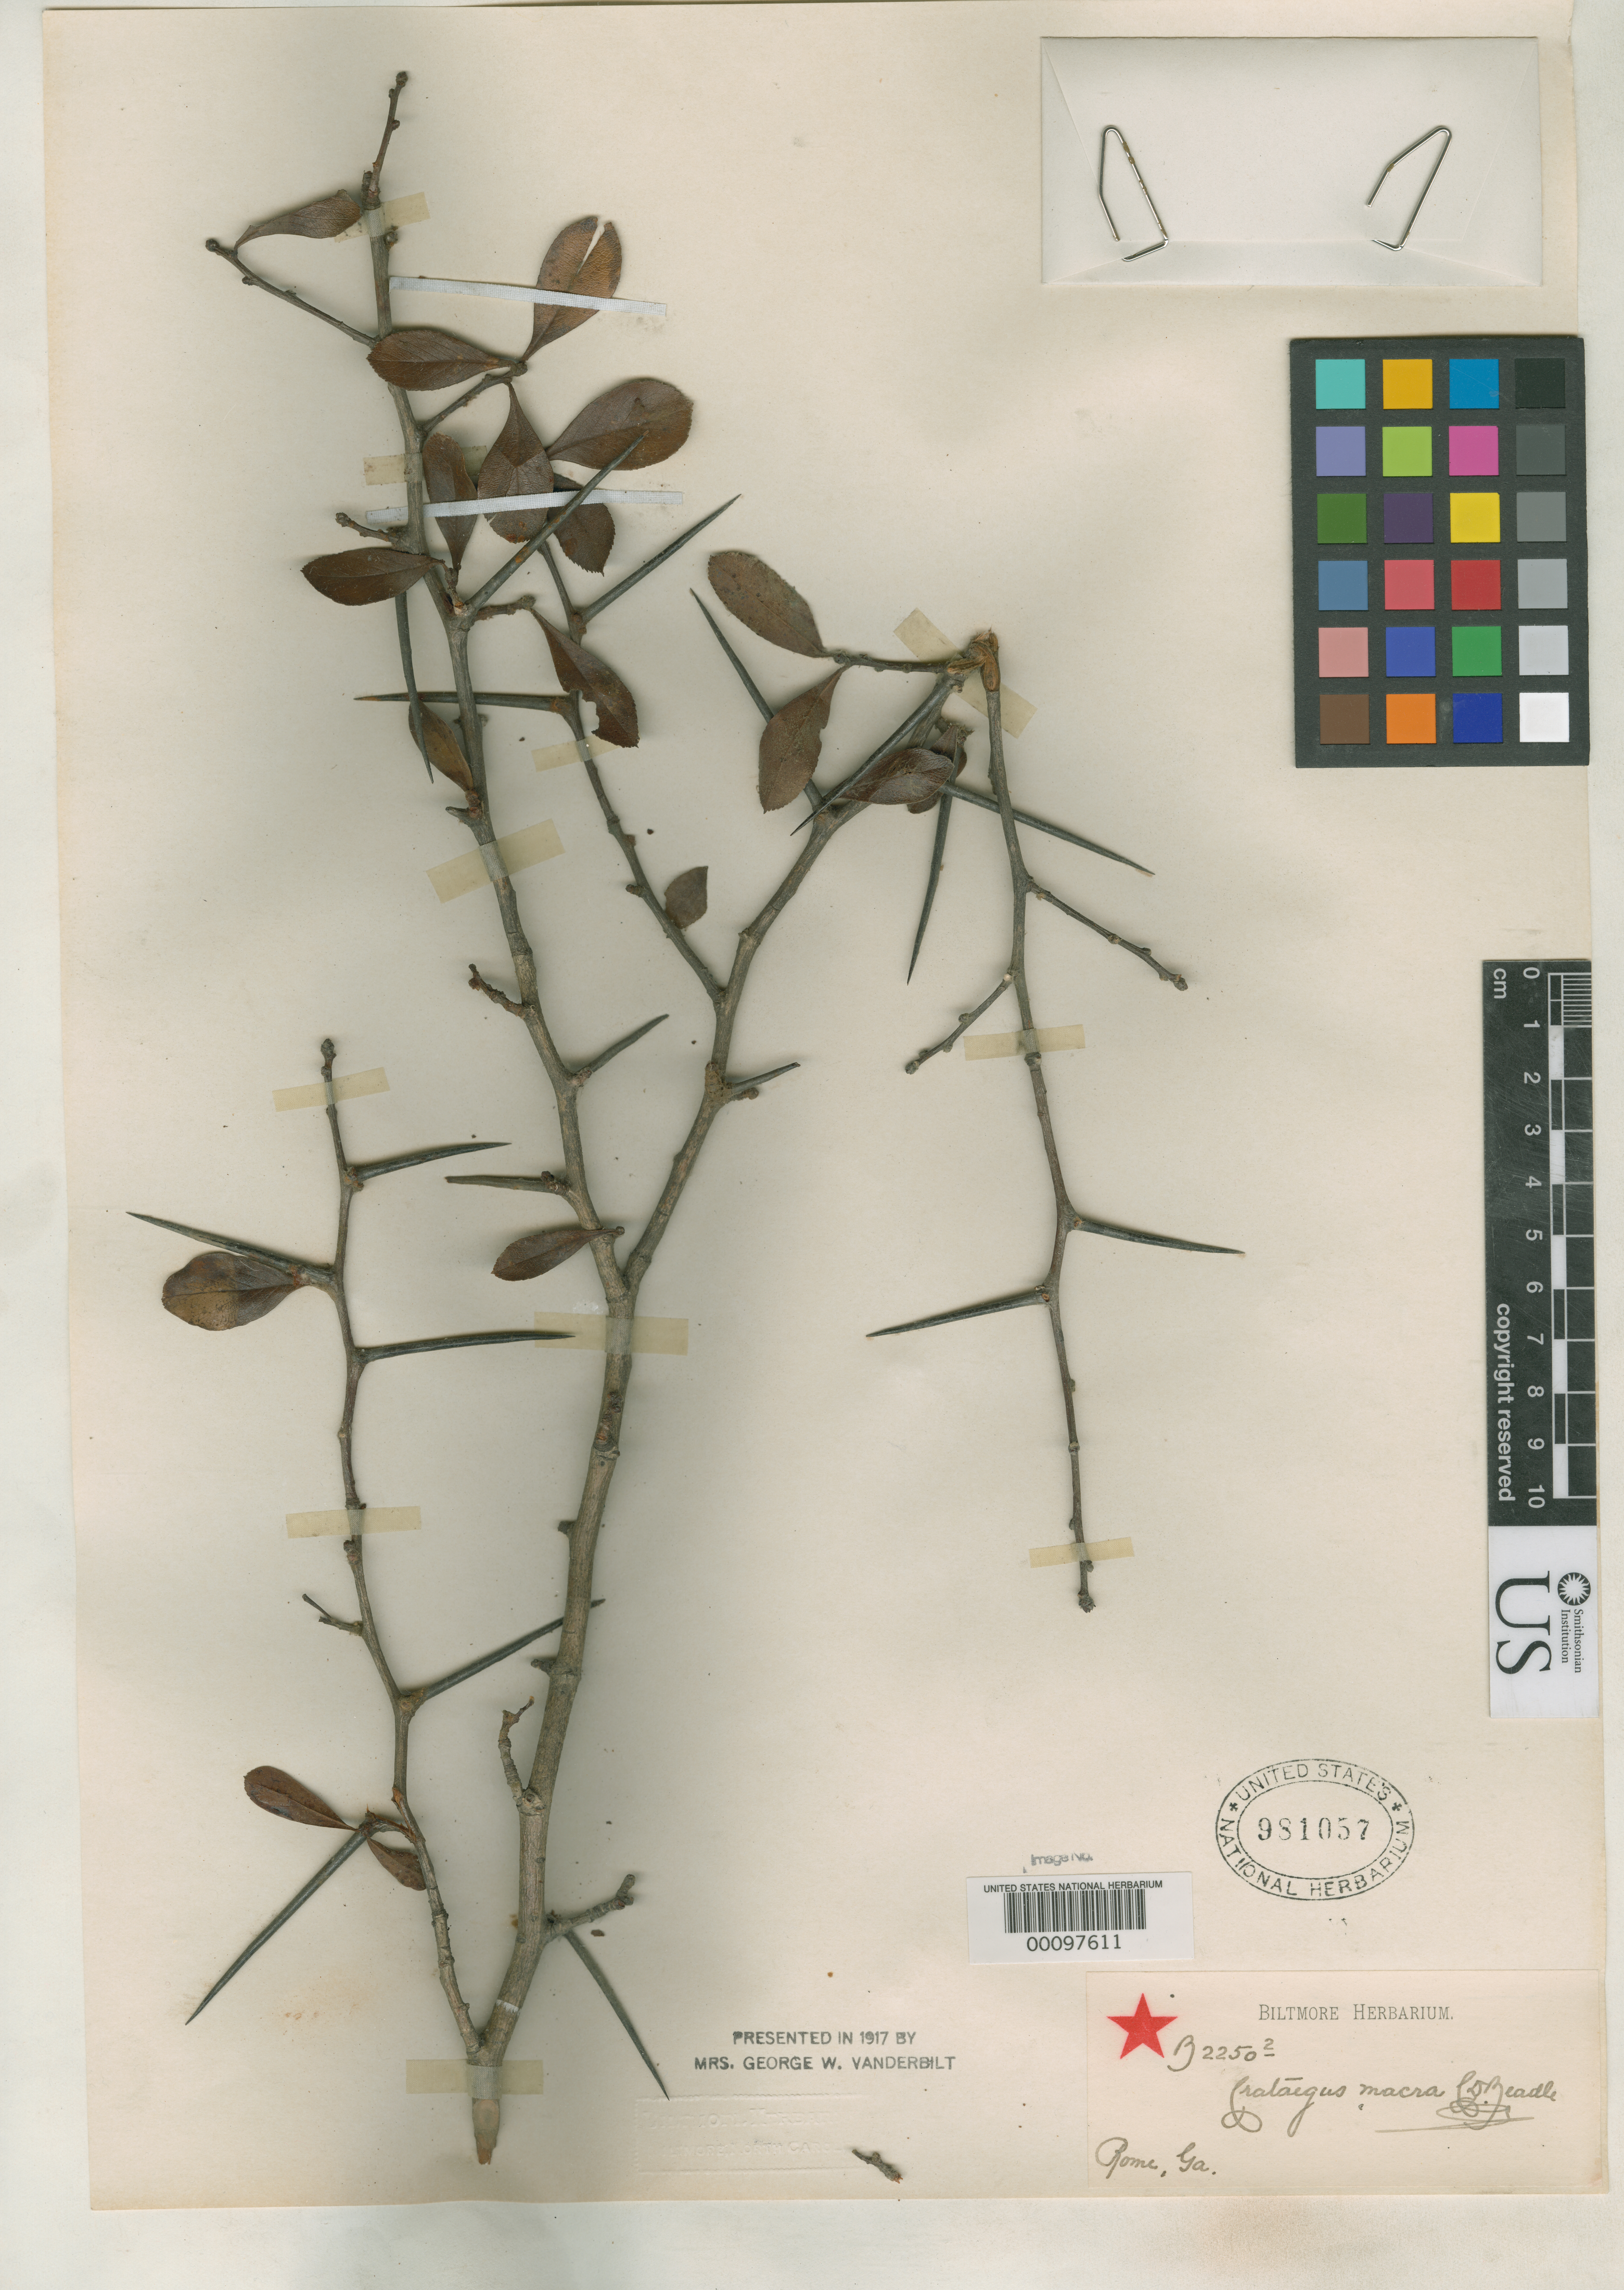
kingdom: Plantae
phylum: Tracheophyta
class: Magnoliopsida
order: Rosales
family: Rosaceae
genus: Crataegus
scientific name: Crataegus macra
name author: Beadle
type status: Syntype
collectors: ex herb. Biltmore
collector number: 2250/2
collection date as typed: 30 Apr 1900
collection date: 1900-04-30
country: United States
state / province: Georgia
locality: Rome.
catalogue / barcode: US 981057